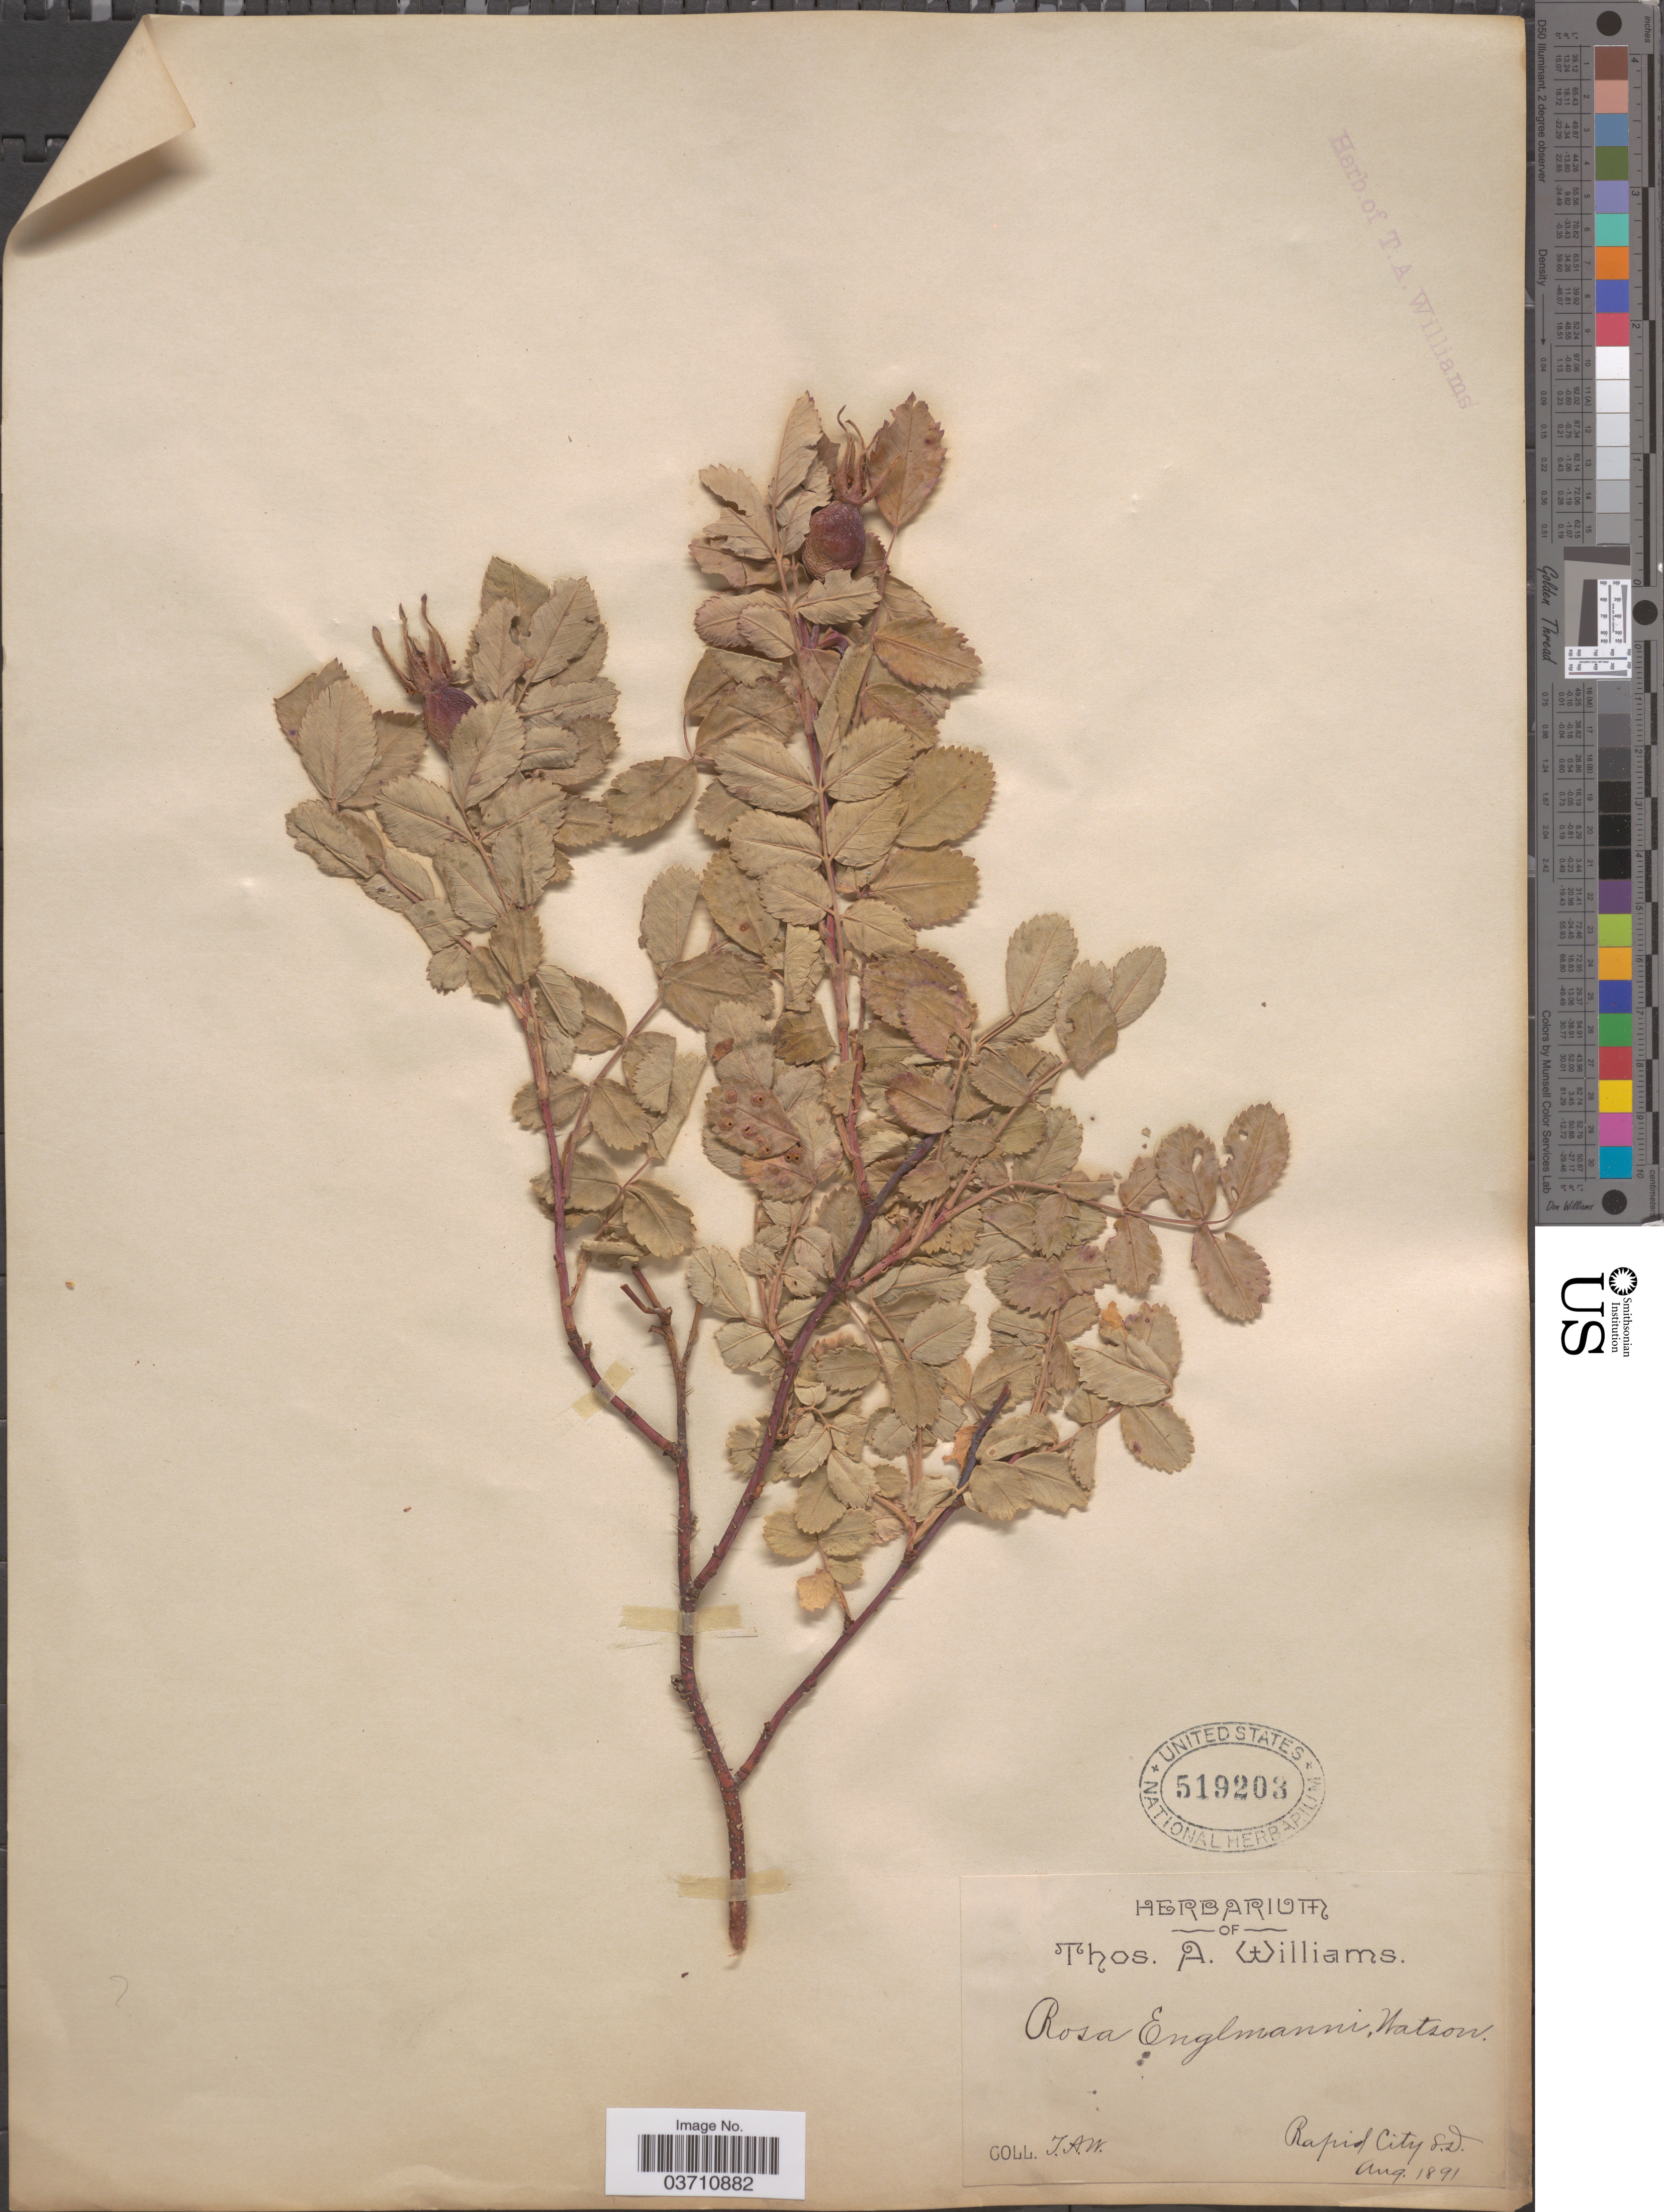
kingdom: Plantae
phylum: Tracheophyta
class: Magnoliopsida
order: Rosales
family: Rosaceae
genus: Rosa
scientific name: Rosa engelmannii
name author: S. Watson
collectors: T. A. Williams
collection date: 1891-08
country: United States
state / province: South Dakota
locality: Rapid City.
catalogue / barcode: US 519203